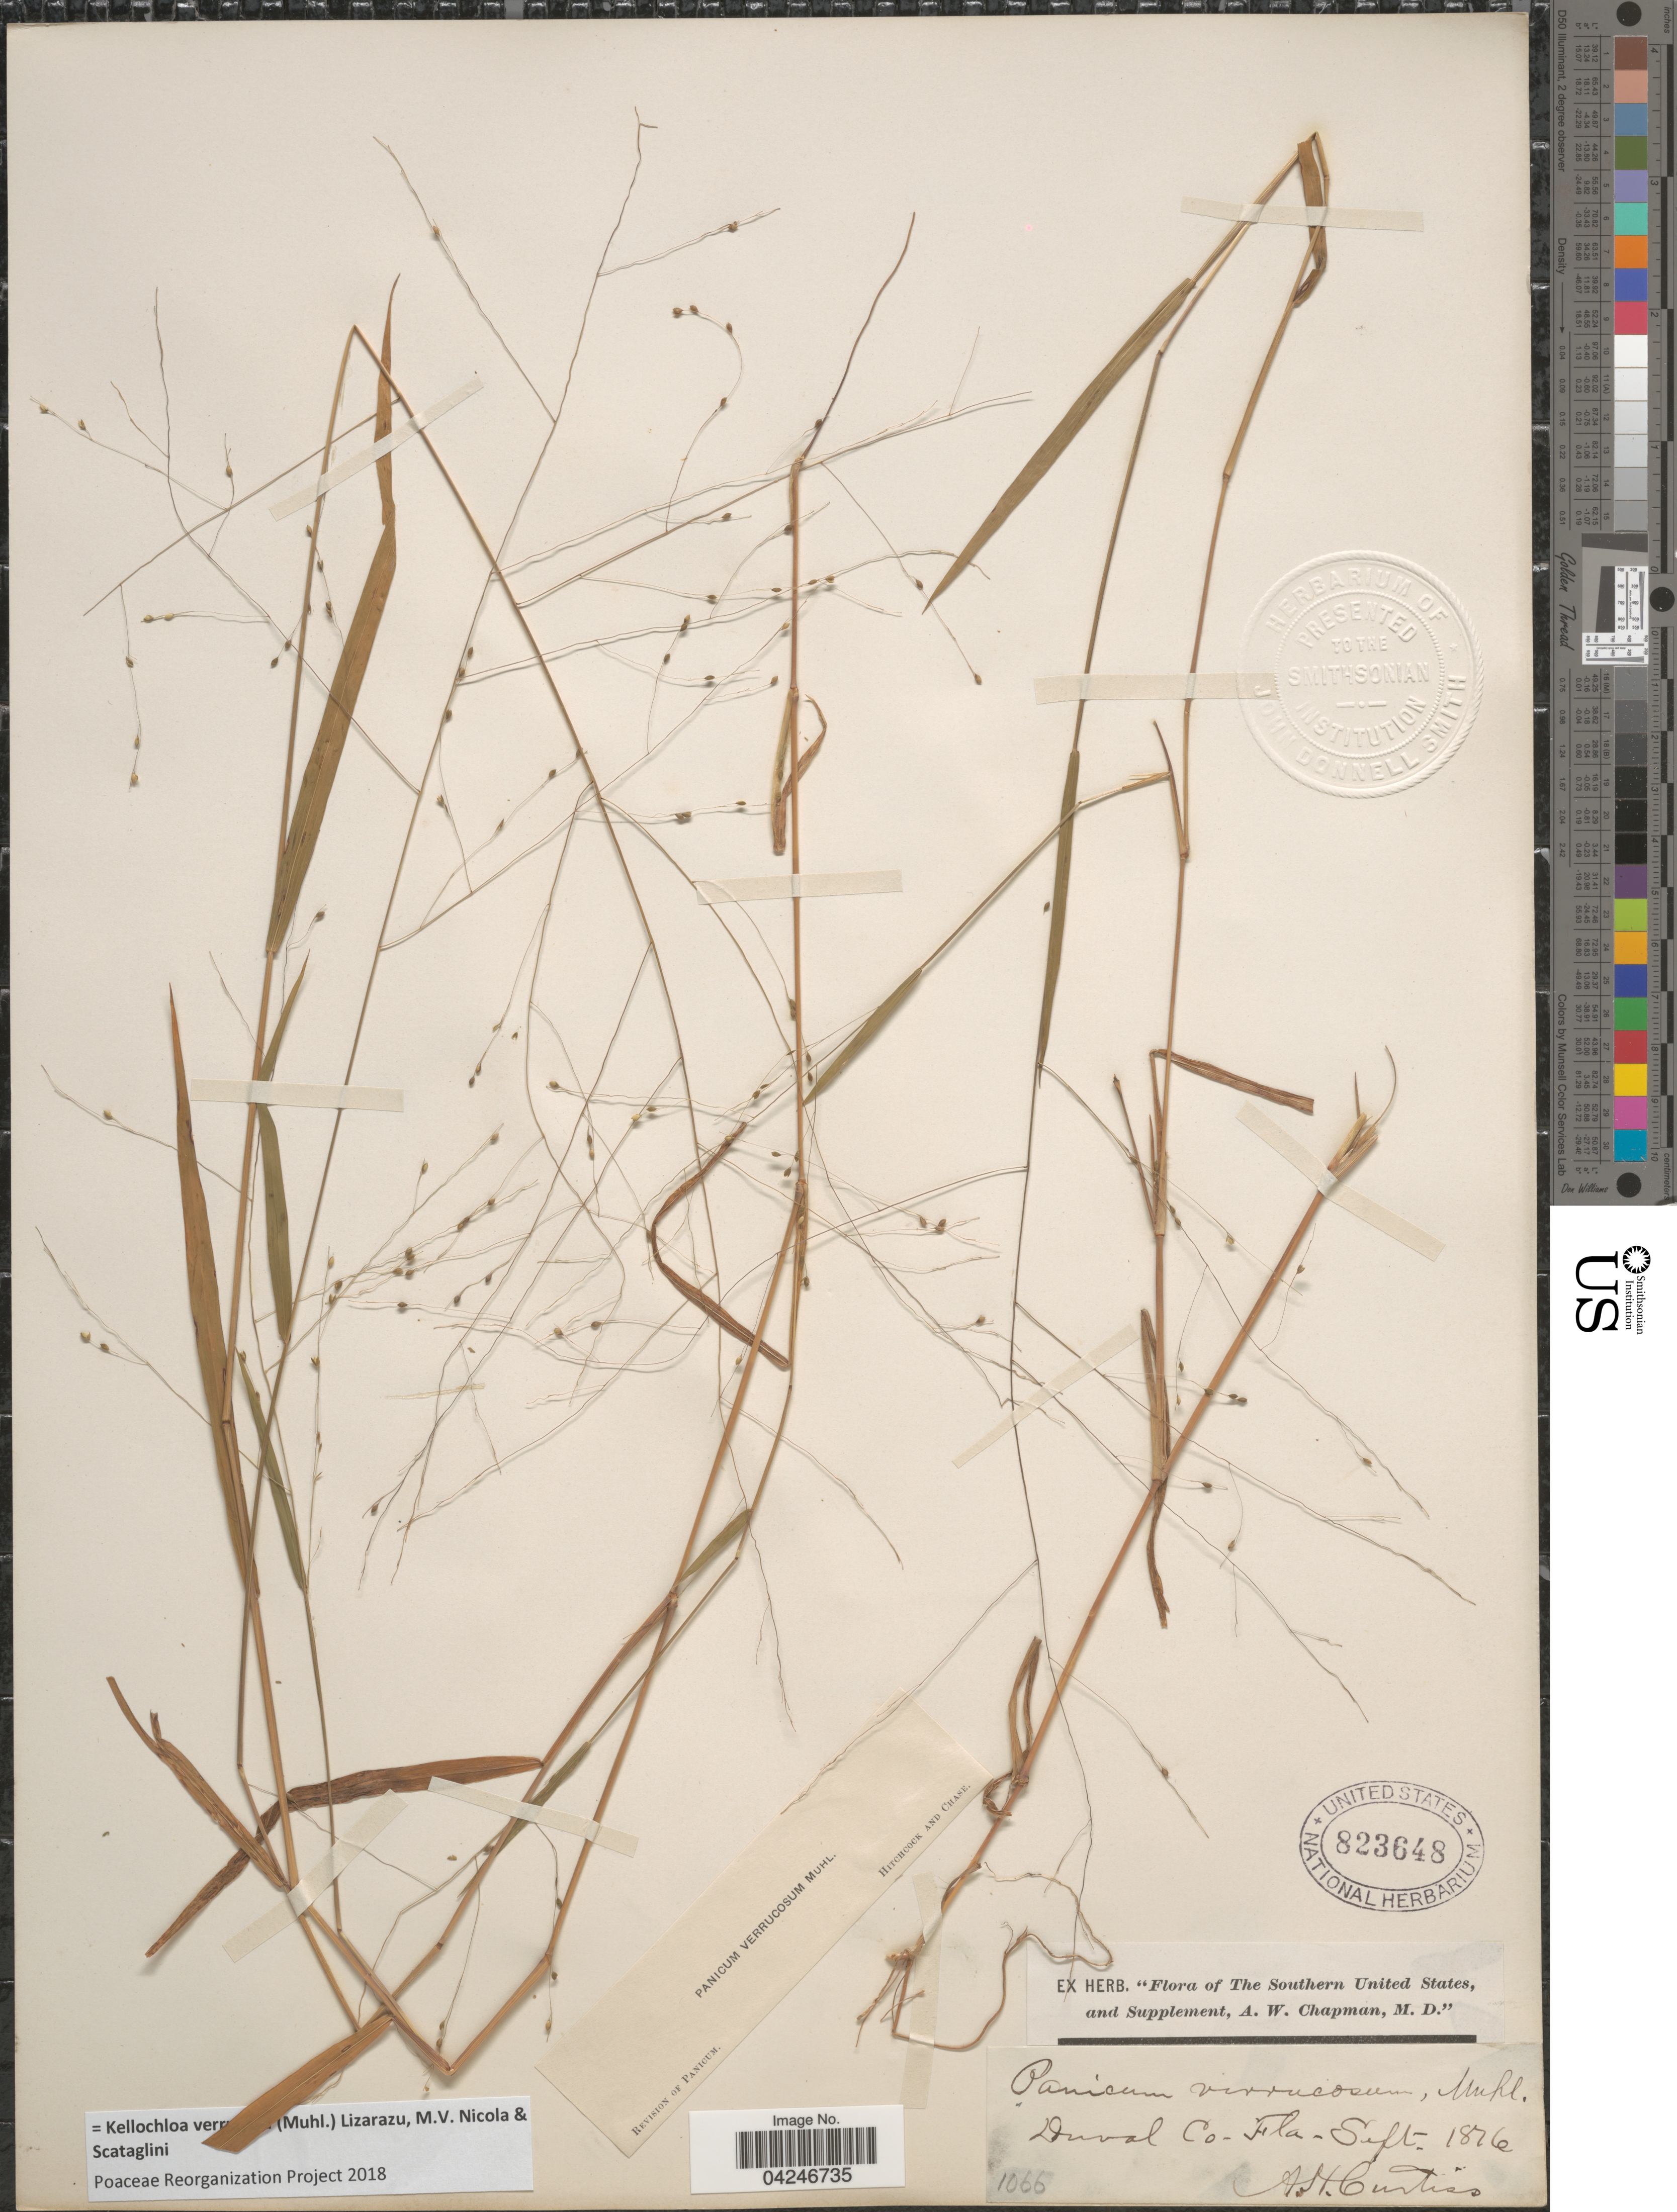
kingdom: Plantae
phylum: Tracheophyta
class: Liliopsida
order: Poales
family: Poaceae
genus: Kellochloa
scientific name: Kellochloa verrucosa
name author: (Muhl.) Lizarazu et al.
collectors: A. H. Curtiss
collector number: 1066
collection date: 1876-09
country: United States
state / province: Florida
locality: The Southern United States. Duval Co.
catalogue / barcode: US 823648